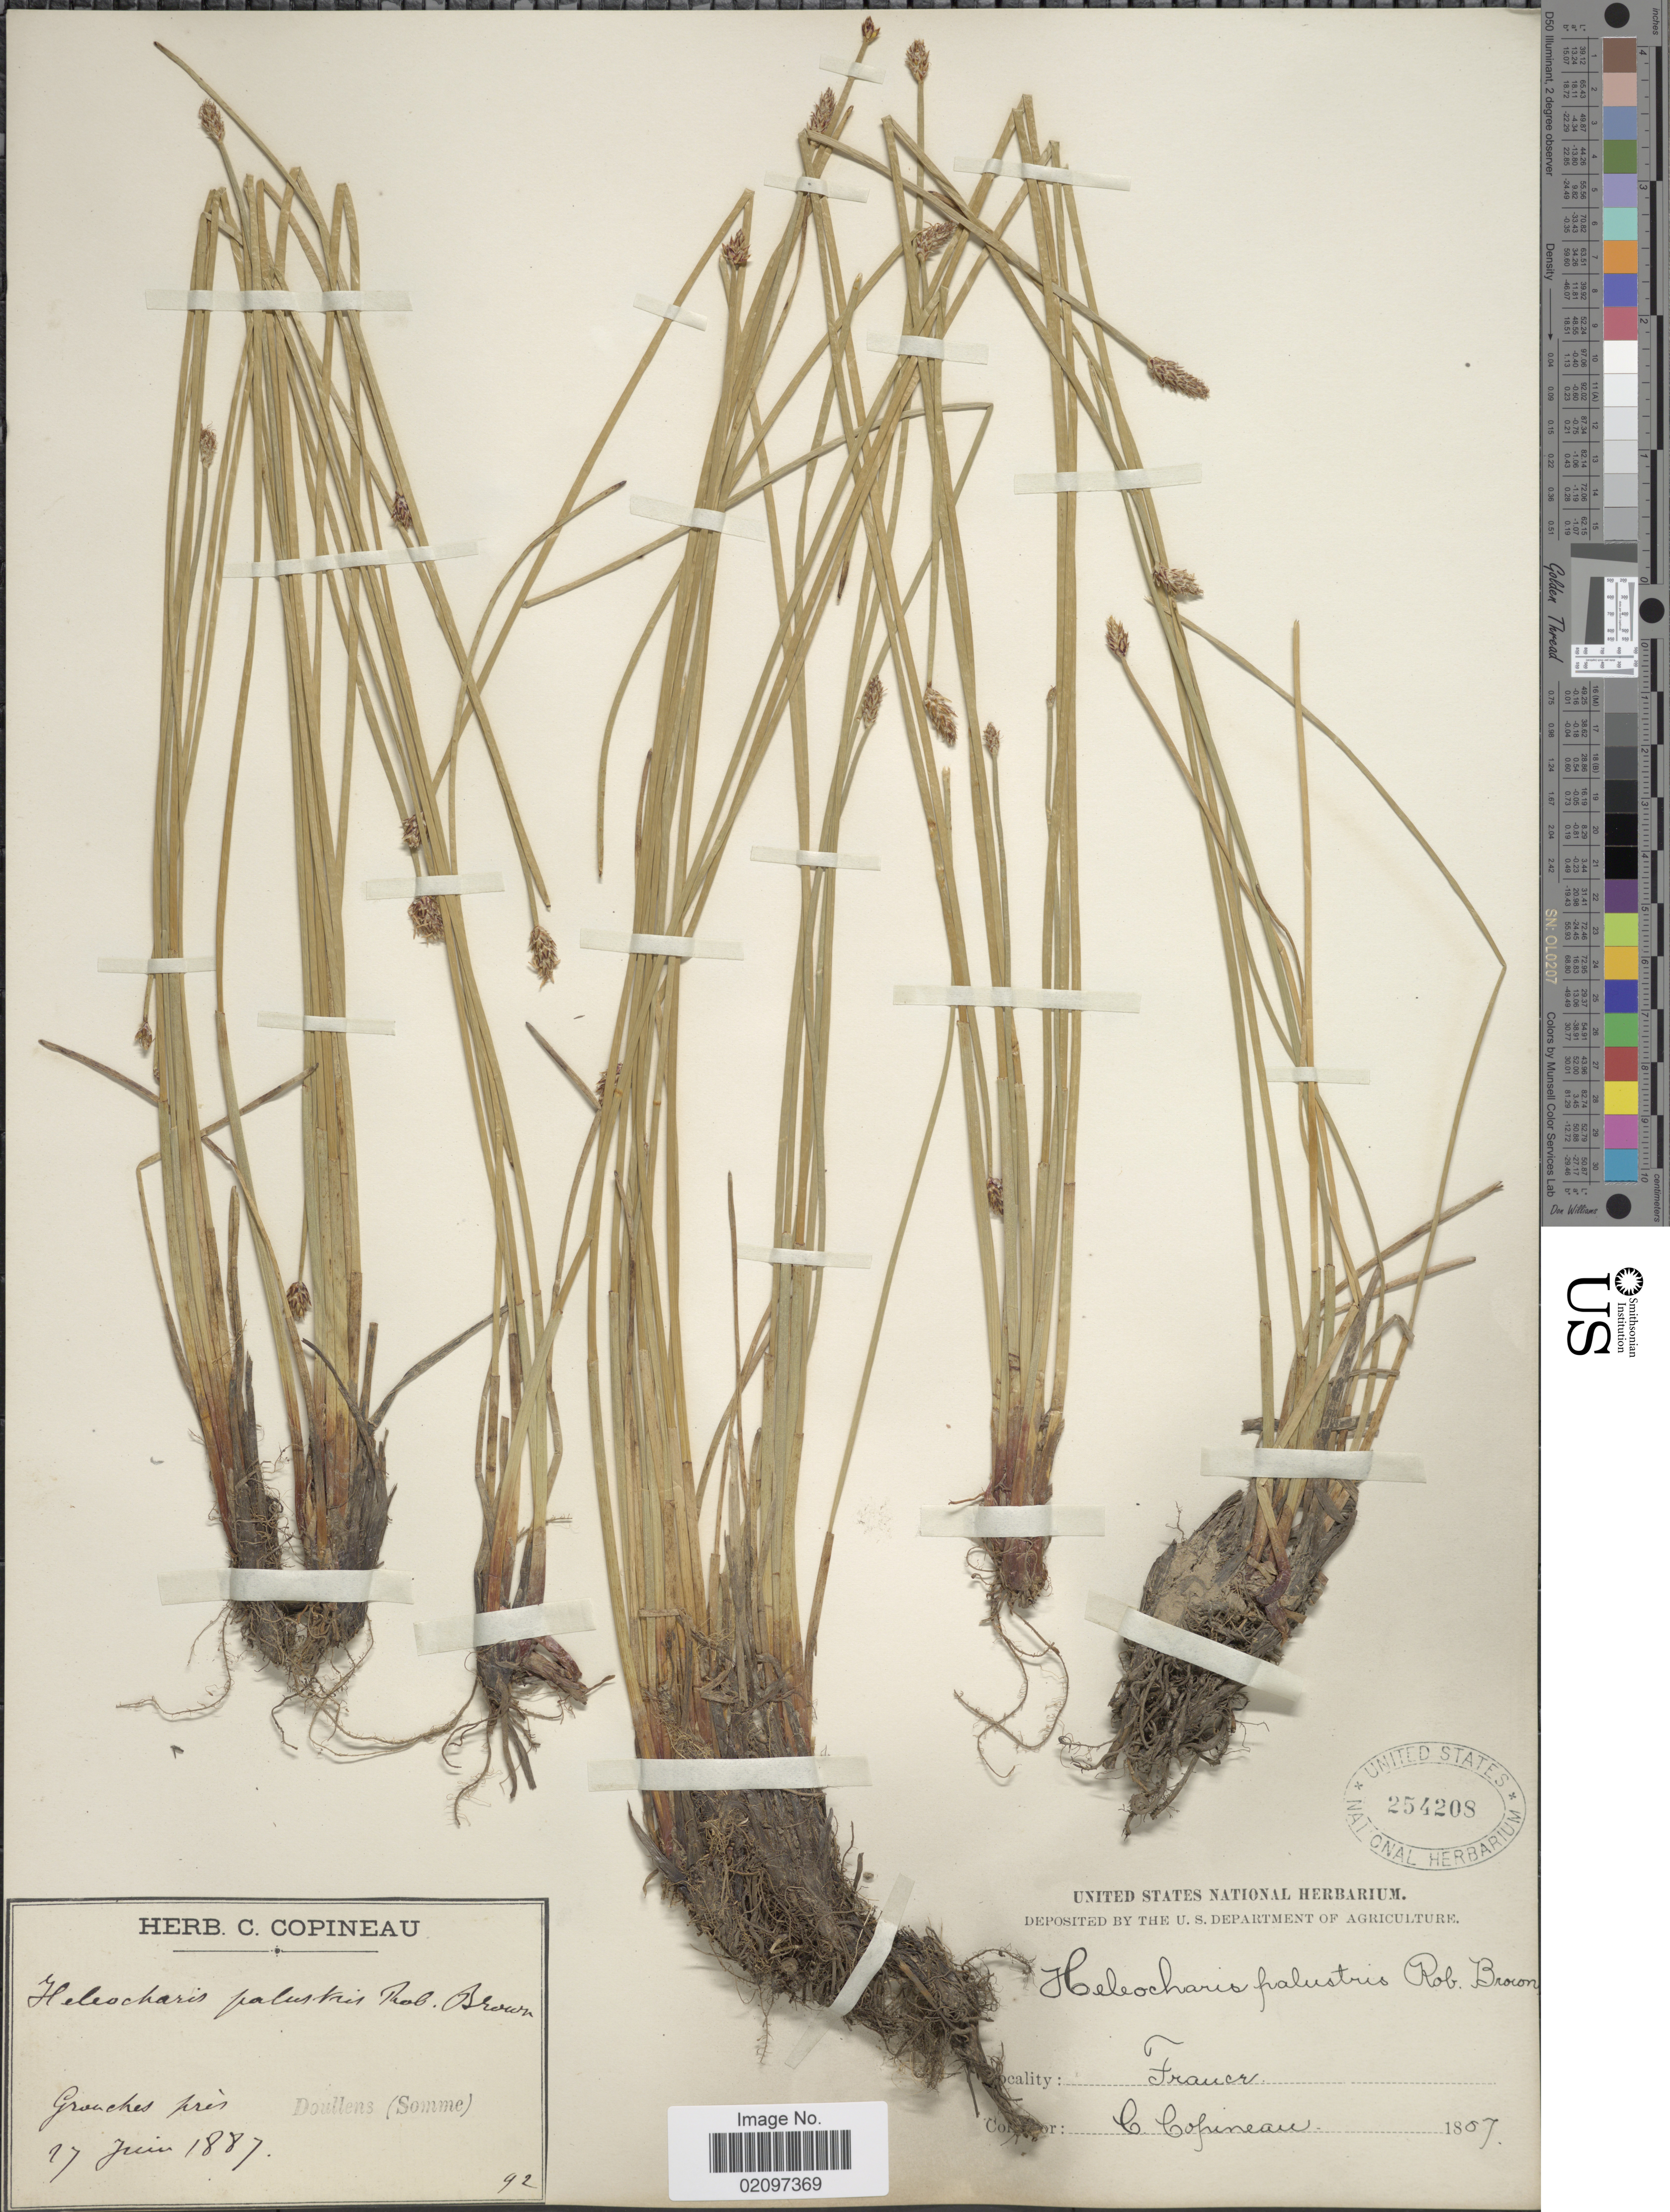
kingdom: Plantae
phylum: Tracheophyta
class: Liliopsida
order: Poales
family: Cyperaceae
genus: Eleocharis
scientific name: Eleocharis palustris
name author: (L.) Roem. & Schult.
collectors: C. Copineau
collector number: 92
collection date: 1887-07-27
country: France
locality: France, Grouches pres Doullens (Somme).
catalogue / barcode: US 254208